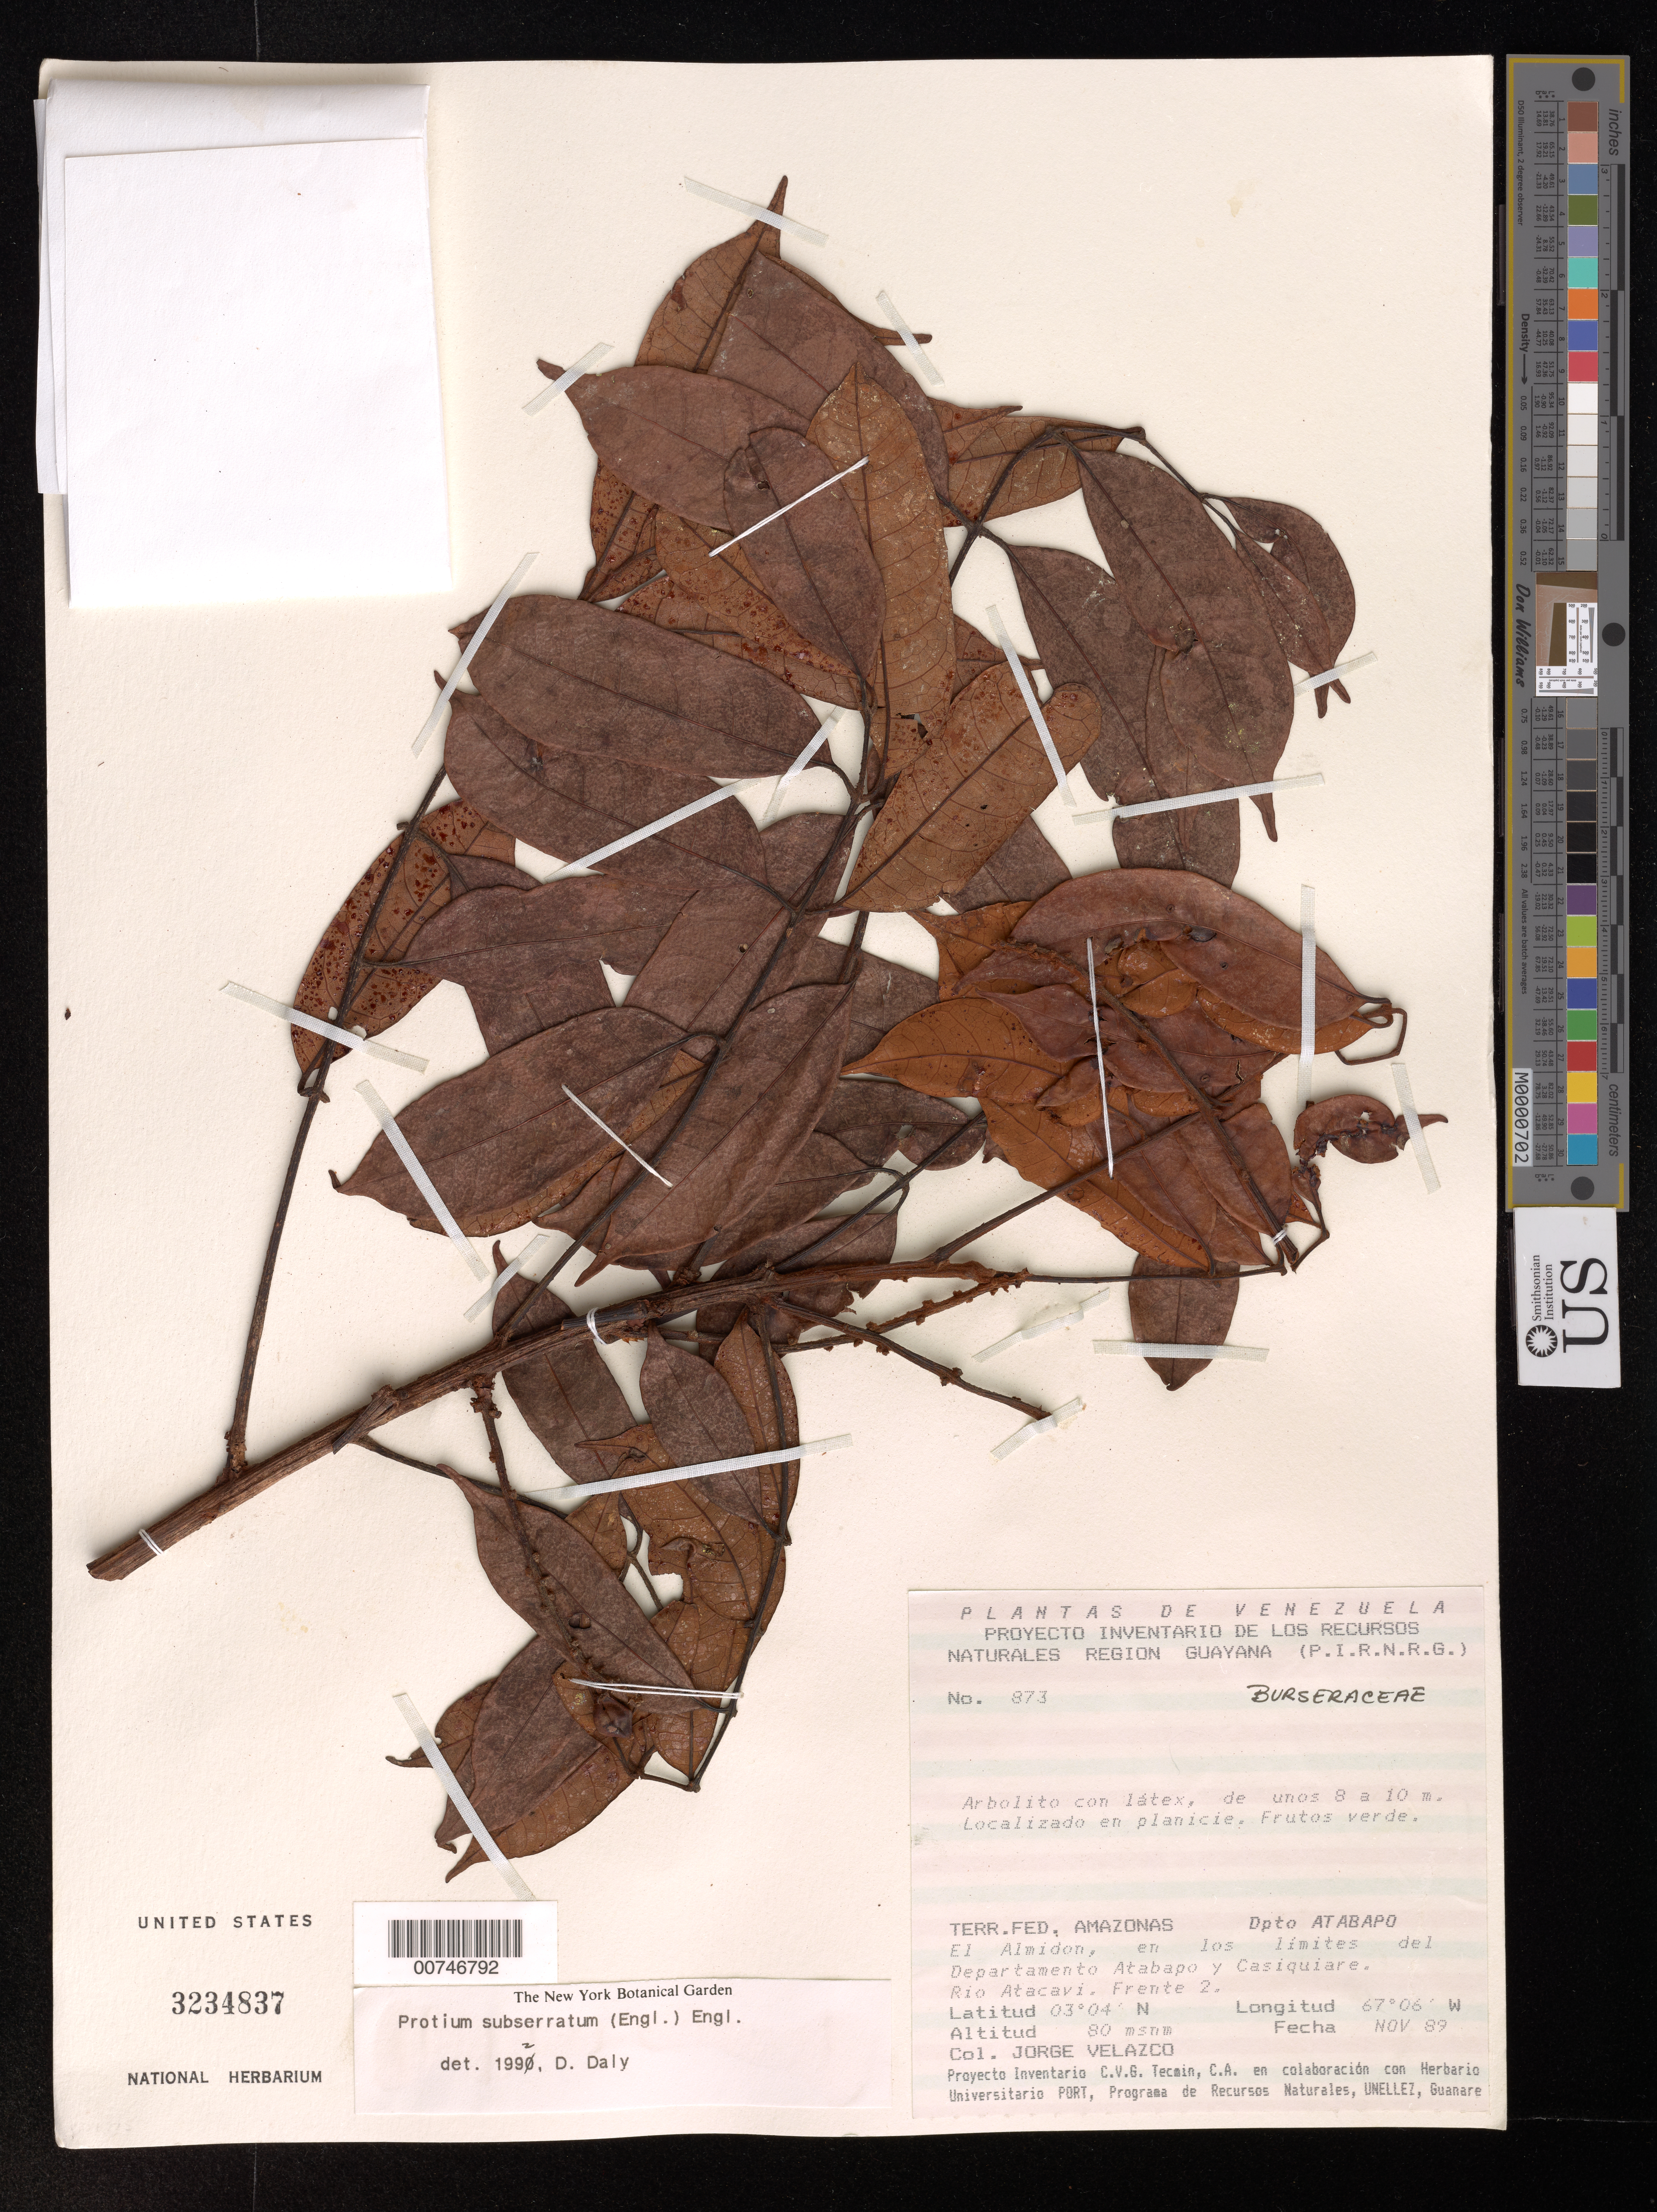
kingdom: Plantae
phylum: Tracheophyta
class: Magnoliopsida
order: Sapindales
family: Burseraceae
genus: Protium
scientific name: Protium subserratum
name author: (Engl.) Engl.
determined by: Daly, D. C.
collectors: J. Velazco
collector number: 873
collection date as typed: Nov-89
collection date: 1989-11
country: Venezuela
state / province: Amazonas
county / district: Atabapo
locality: El Almidon, en los limites del Depto. Atabapo y Casiquiare. Río Atacavi. Frente 2.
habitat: Localizado en planicie.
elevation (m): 80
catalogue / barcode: US 3234837